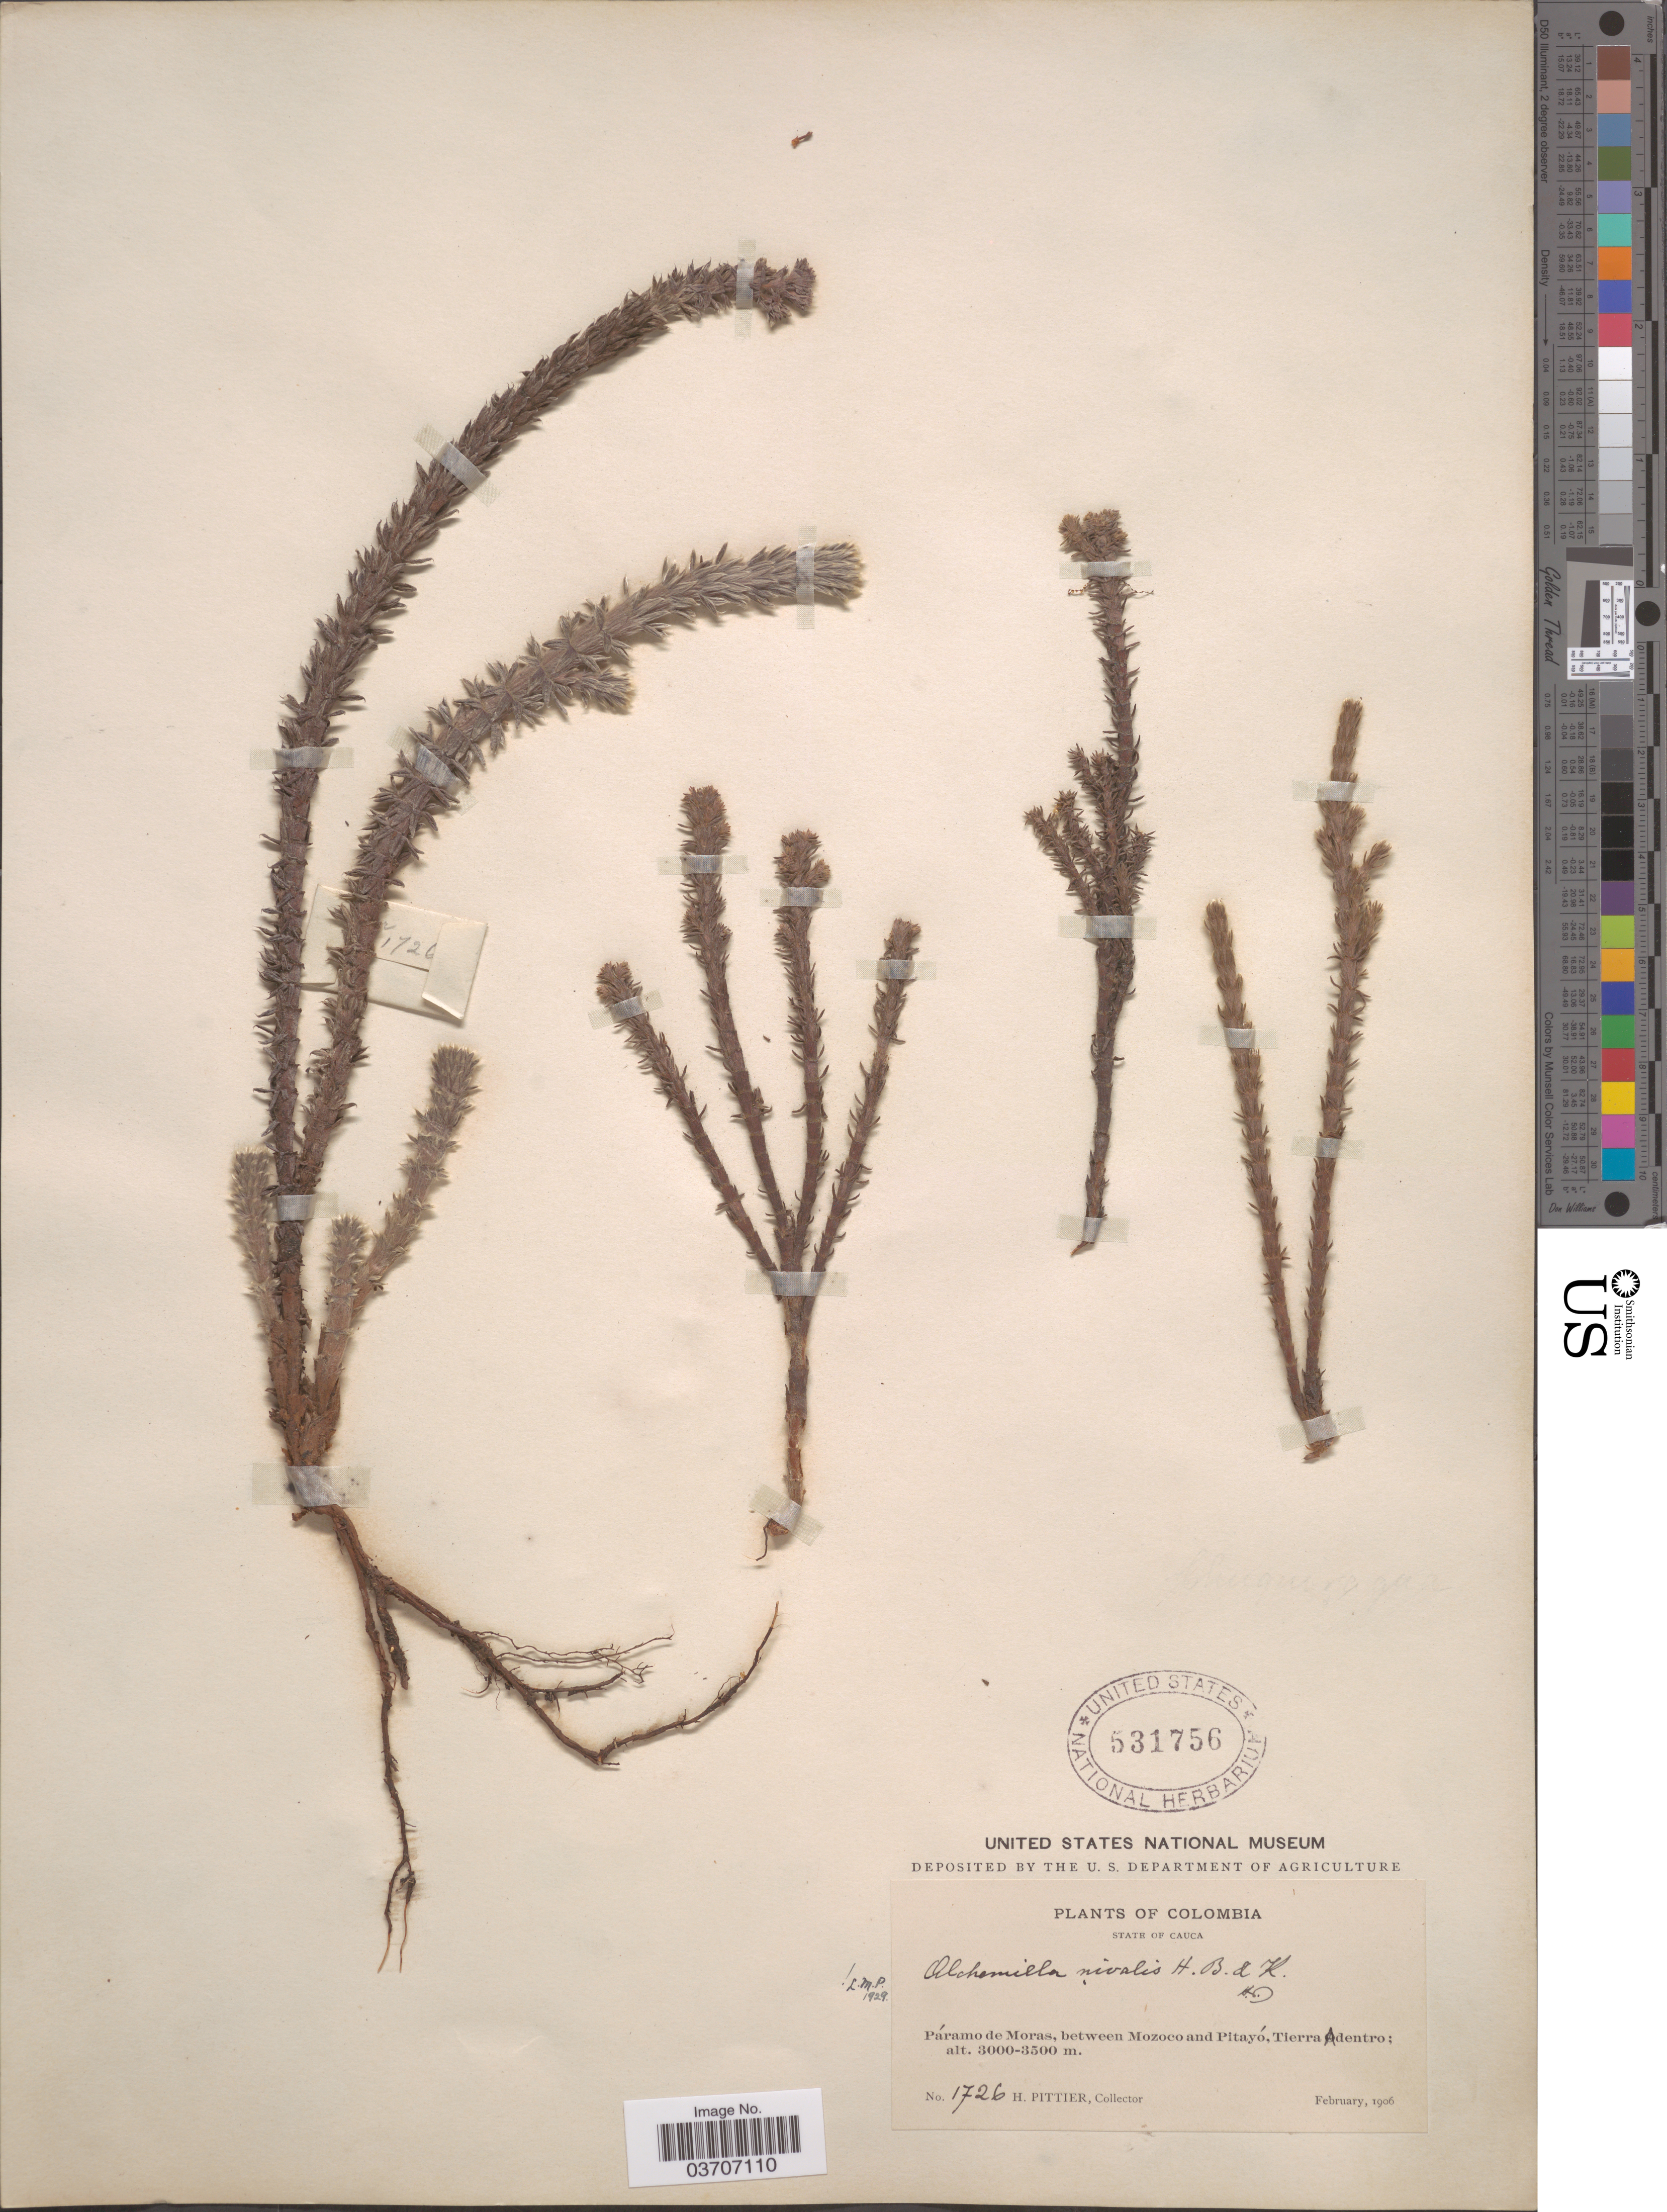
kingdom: Plantae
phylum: Tracheophyta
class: Magnoliopsida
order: Rosales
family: Rosaceae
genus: Lachemilla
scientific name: Lachemilla nivalis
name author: (Kunth) Rothm.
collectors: H. F. Pittier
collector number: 1726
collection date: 1906-02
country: Colombia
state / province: Cauca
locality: Páramo de Moras, between Mozoco and Pitayó, Tierra Adentro.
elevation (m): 3000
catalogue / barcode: US 531756